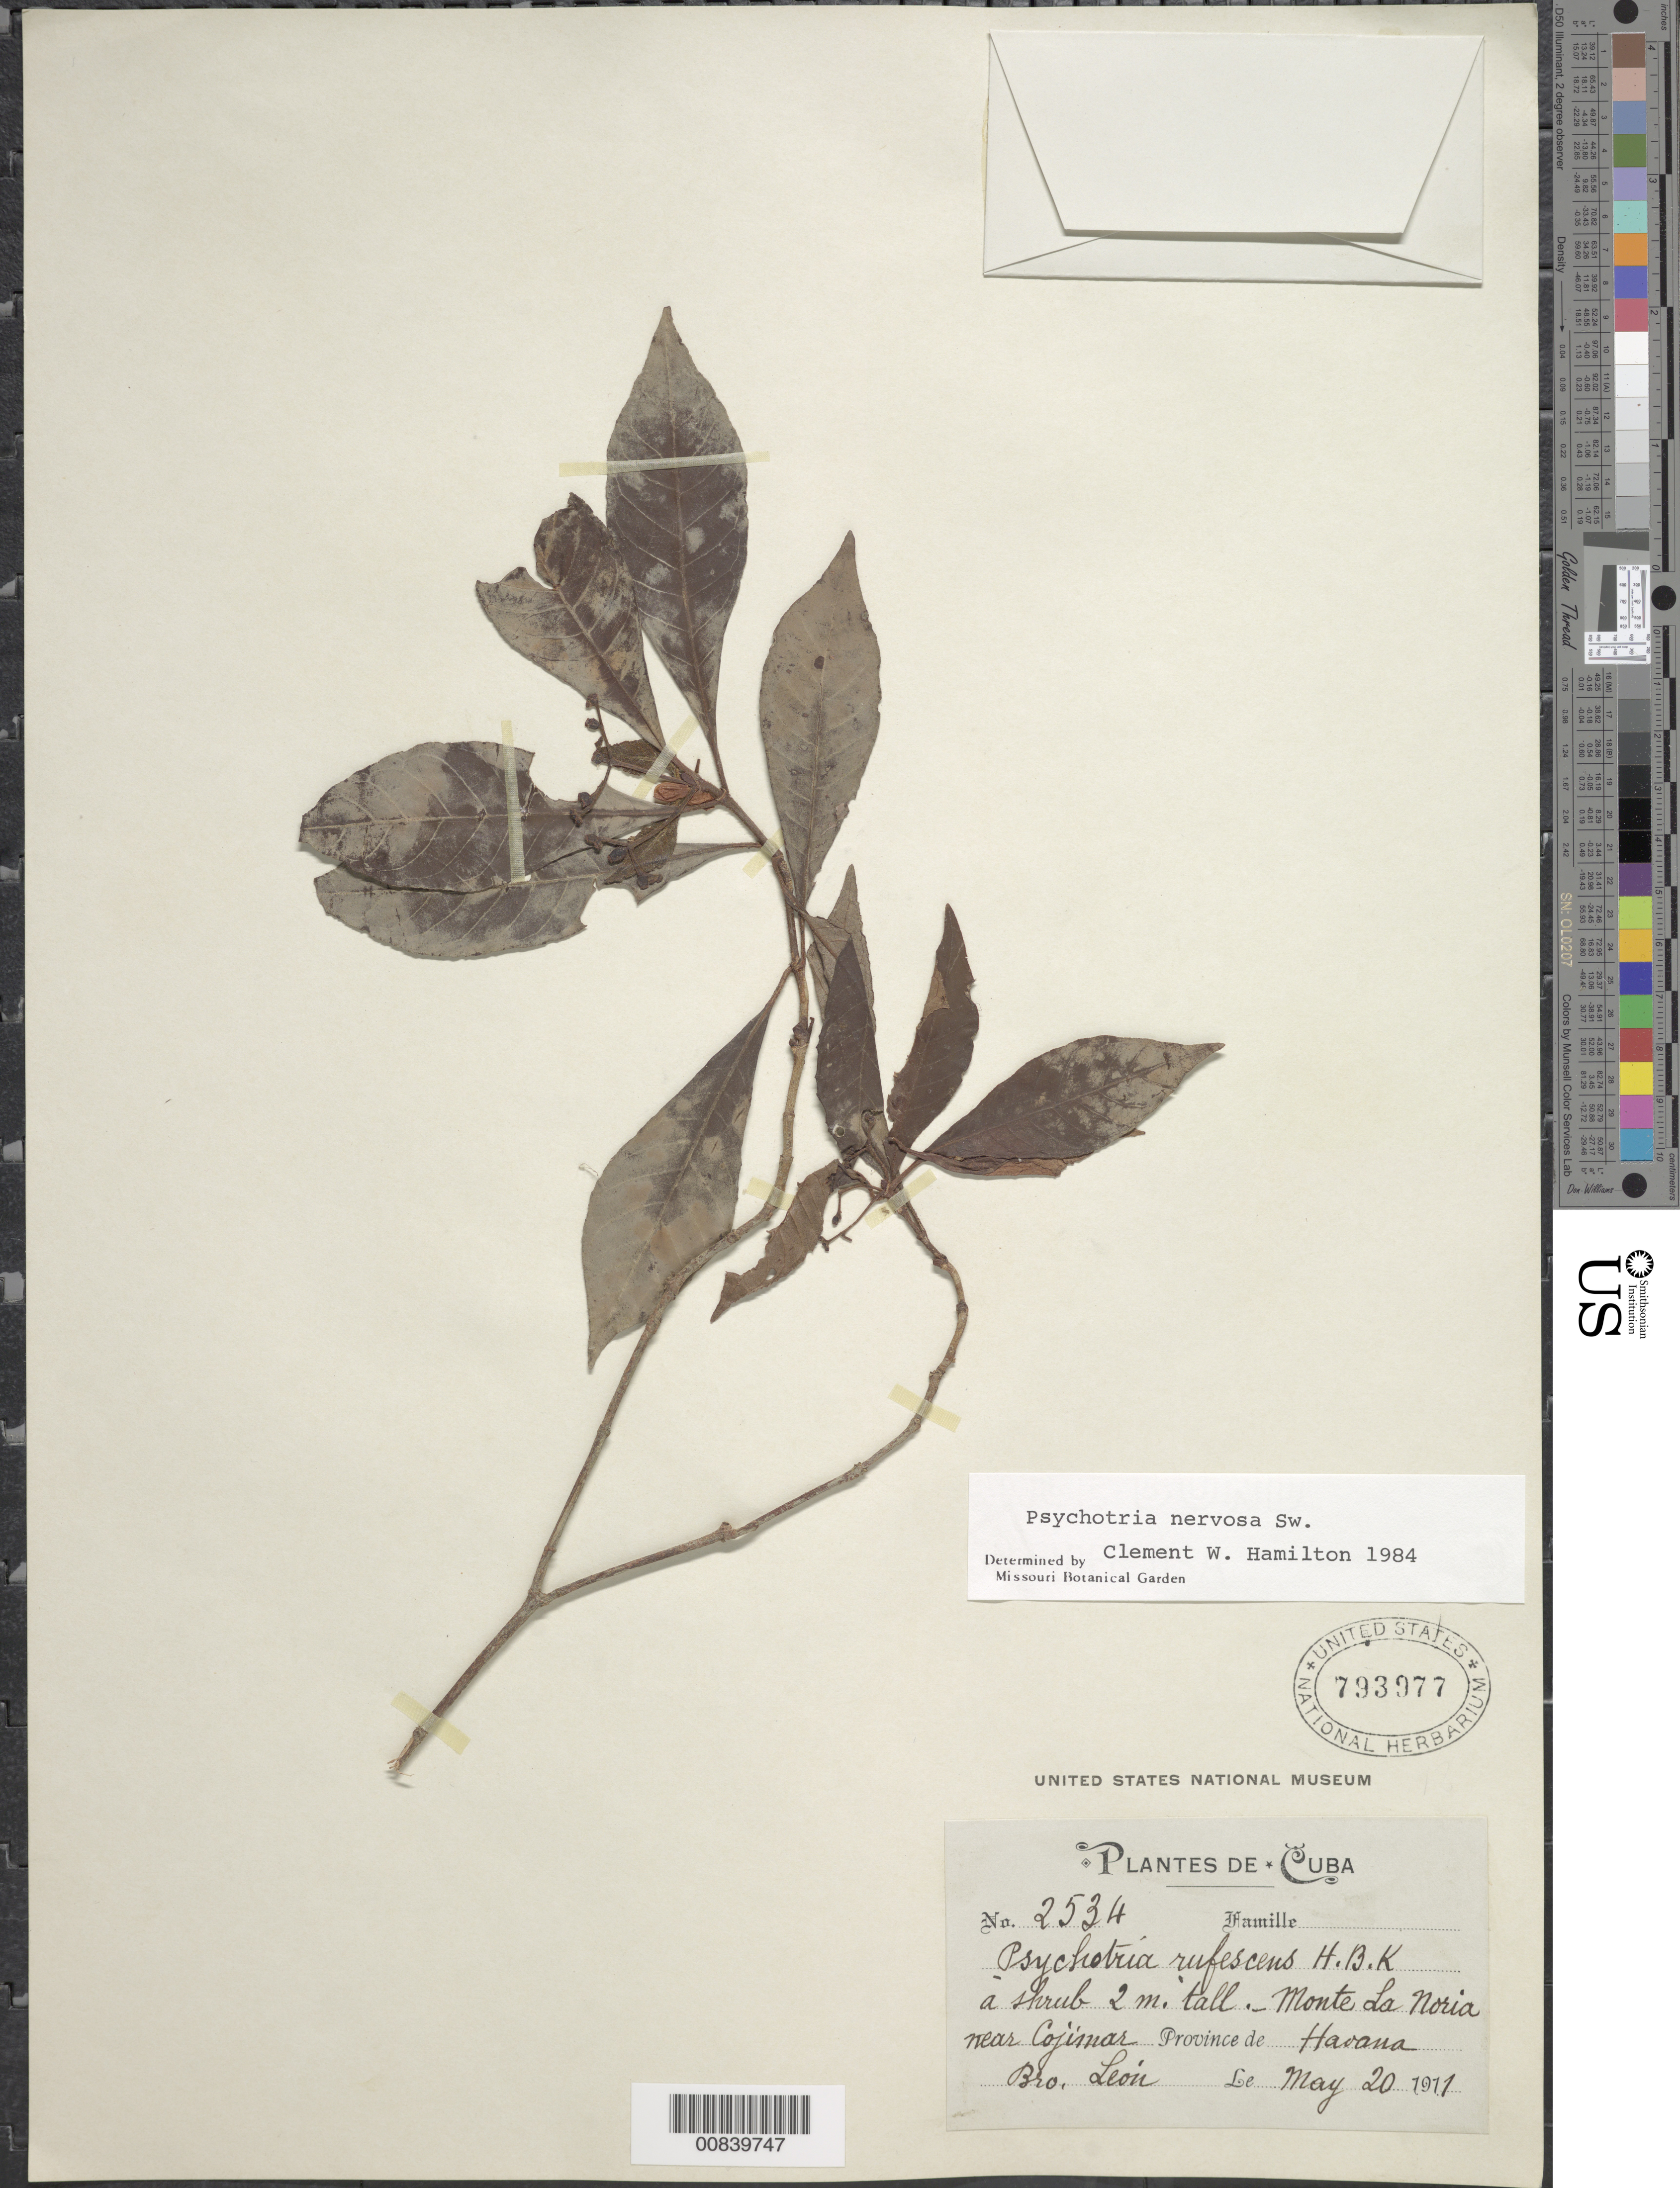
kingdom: Plantae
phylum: Tracheophyta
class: Magnoliopsida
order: Gentianales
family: Rubiaceae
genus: Psychotria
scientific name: Psychotria nervosa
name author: Sw.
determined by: Hamilton, C. W.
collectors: Bro. León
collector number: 2534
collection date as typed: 20 May 1911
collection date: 1911-05-20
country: Cuba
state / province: La Habana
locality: Monte La Noria. Near Cojimar.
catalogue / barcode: US 793977